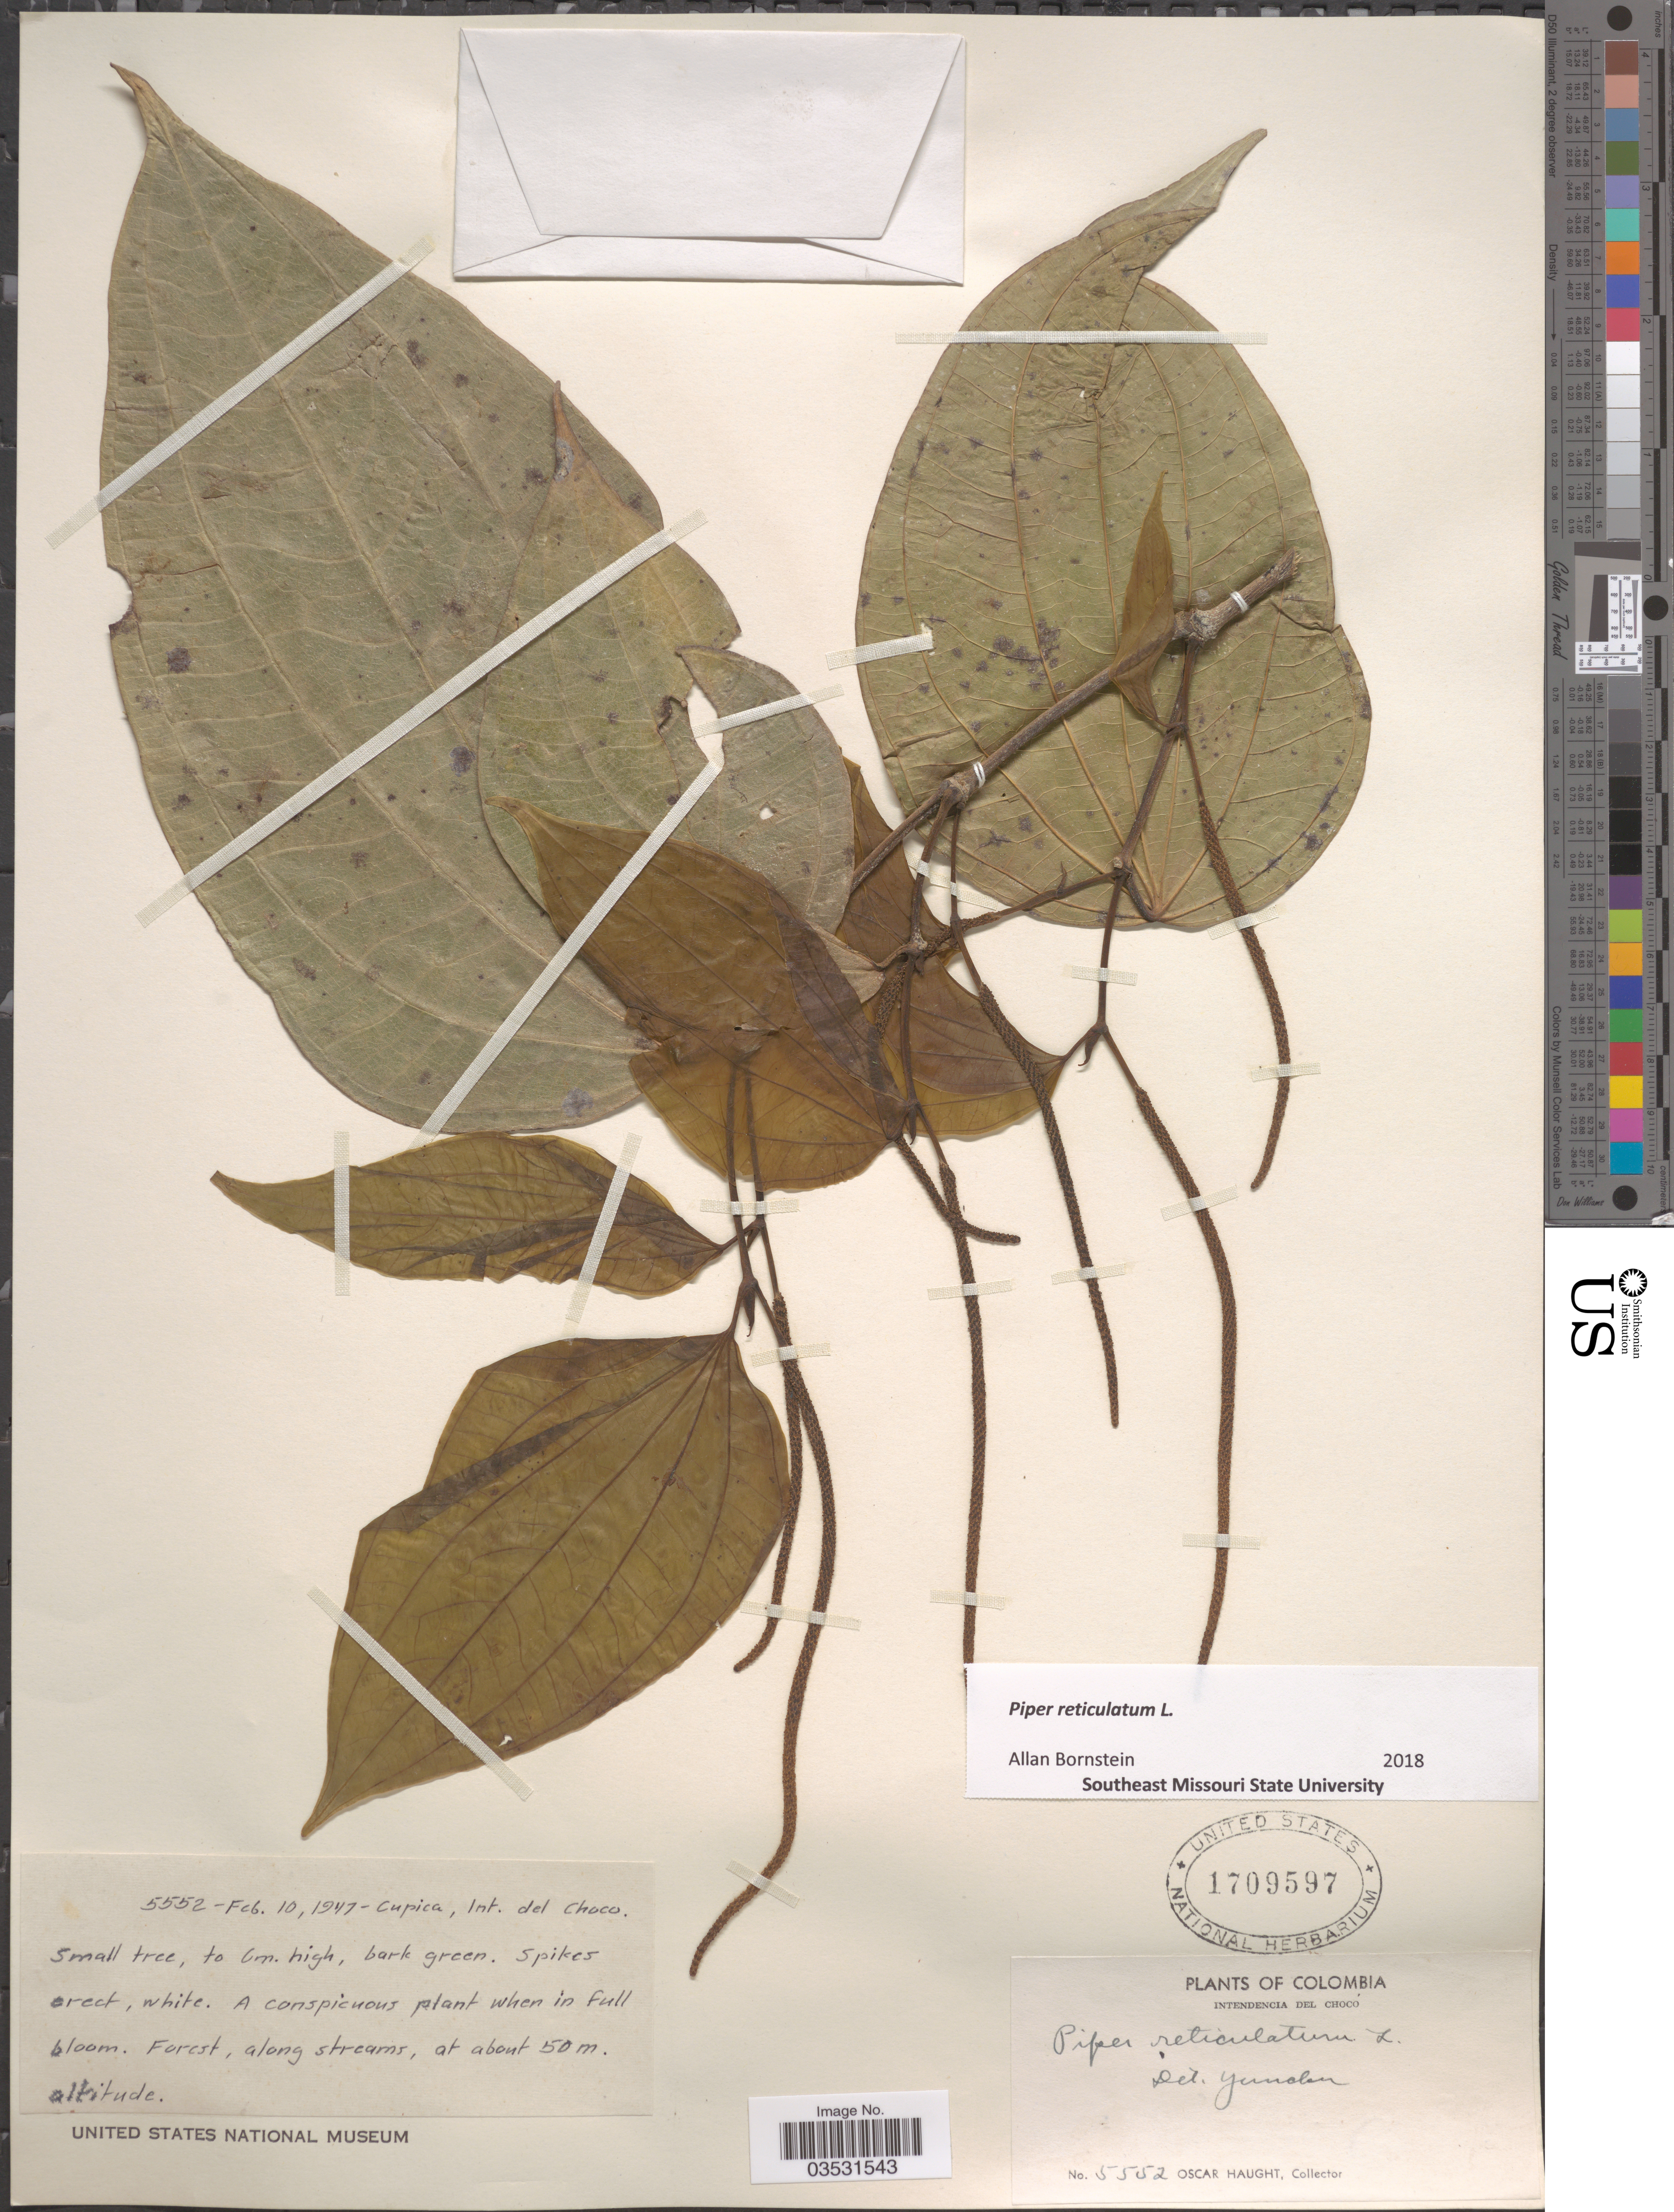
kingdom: Plantae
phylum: Tracheophyta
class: Magnoliopsida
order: Piperales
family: Piperaceae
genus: Piper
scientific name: Piper reticulatum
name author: L.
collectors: O. L. Haught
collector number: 5552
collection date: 1947-02-10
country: Colombia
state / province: Chocó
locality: Intendencia Del Chocó. Cupica. Along streams.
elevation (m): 50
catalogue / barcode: US 1709597